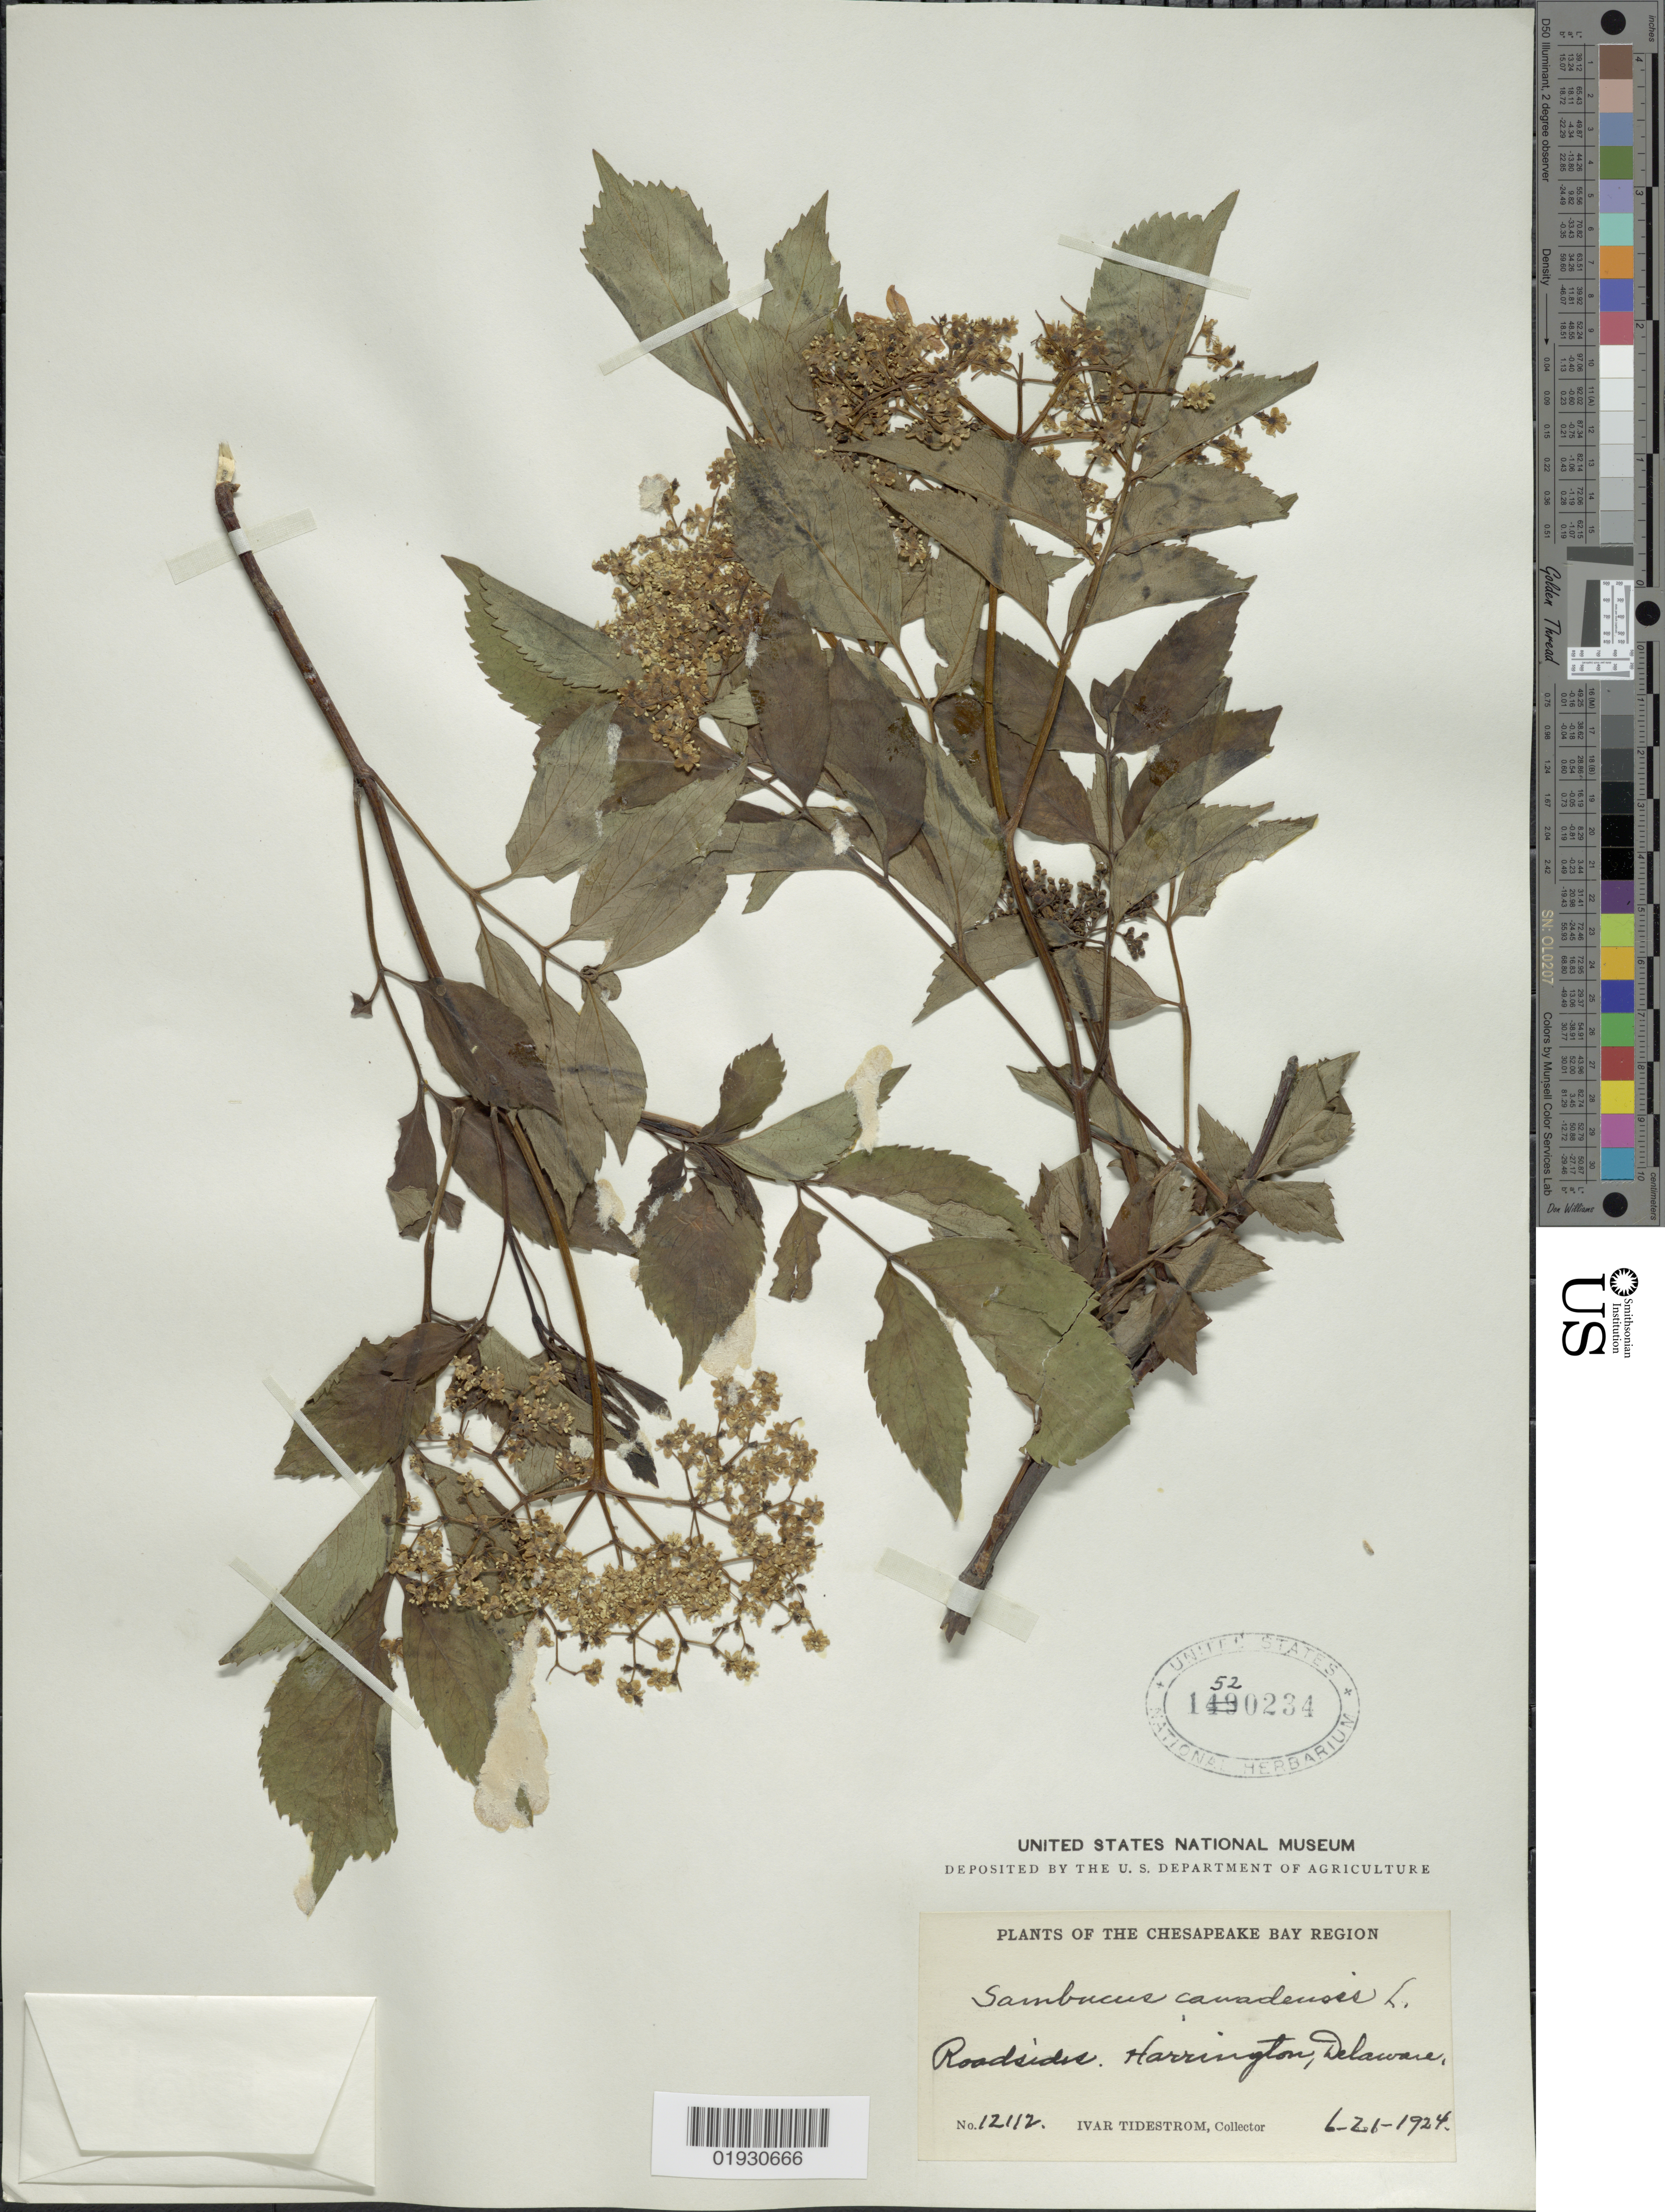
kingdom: Plantae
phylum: Tracheophyta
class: Magnoliopsida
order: Dipsacales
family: Viburnaceae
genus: Sambucus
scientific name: Sambucus canadensis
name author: L.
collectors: I. F. Tidestrom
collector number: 12112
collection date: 1924-06-21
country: United States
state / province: Delaware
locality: The Chesapeake Bay Region, Harrington.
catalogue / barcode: US 1520234